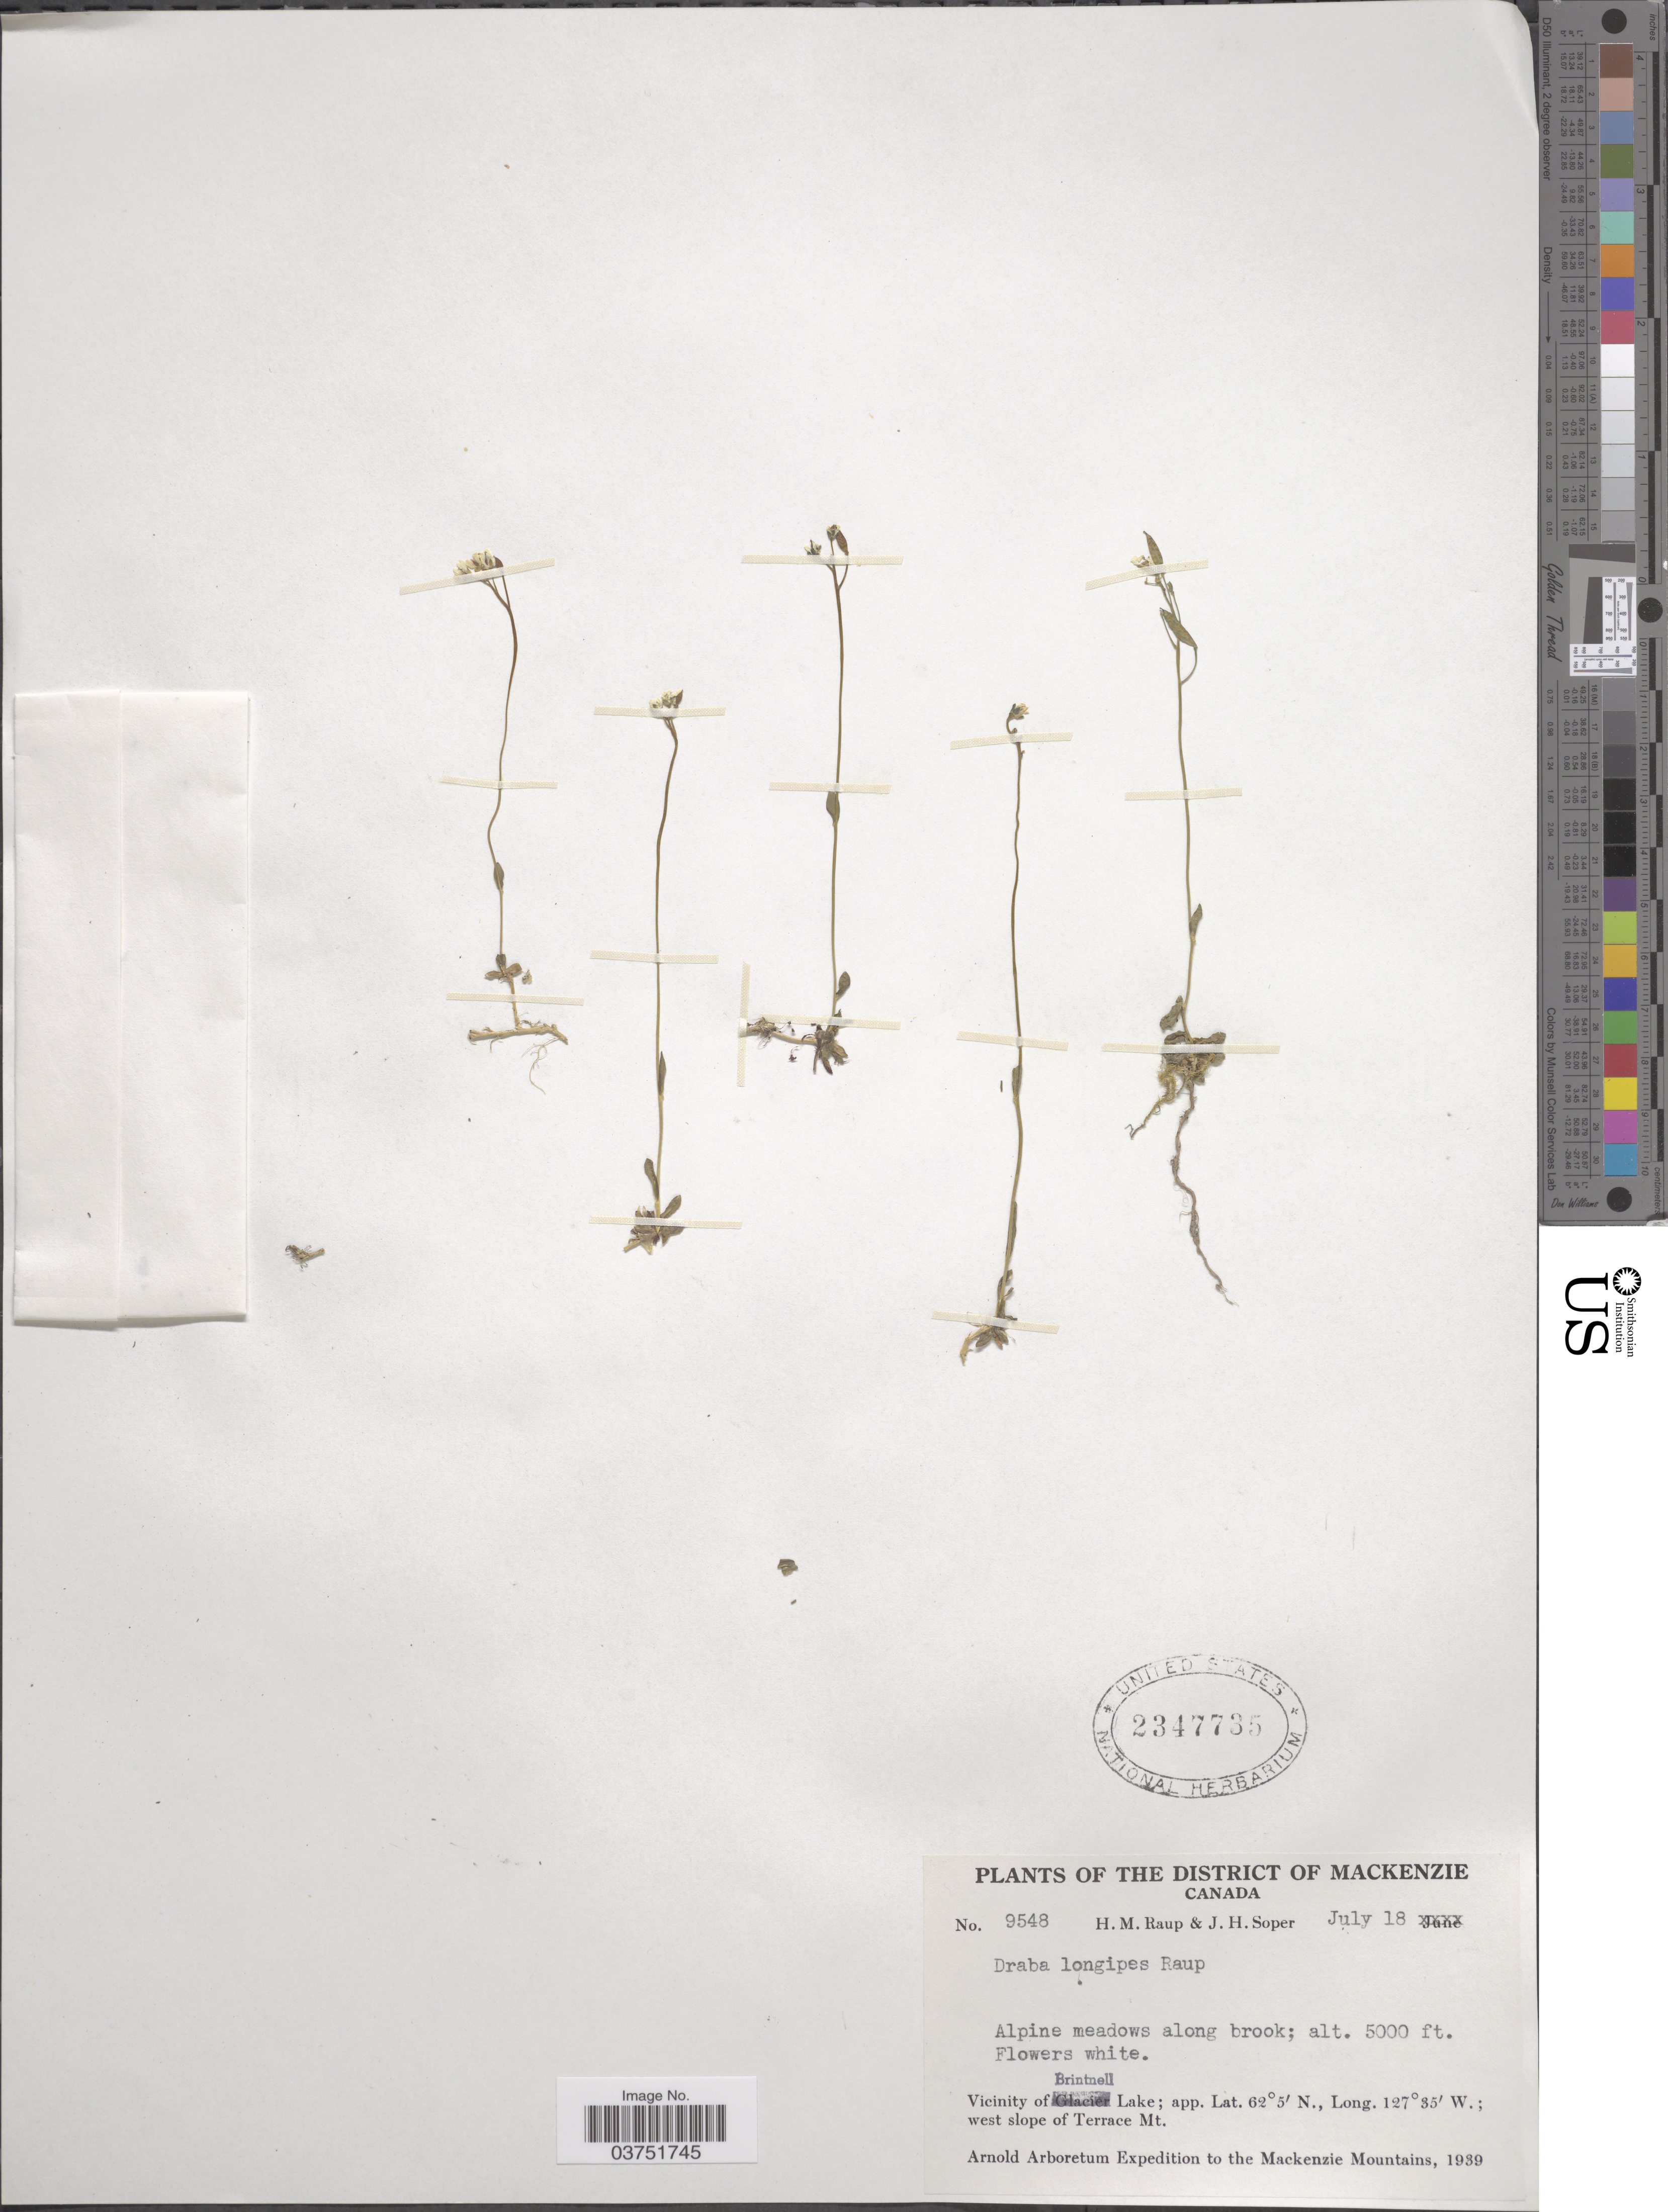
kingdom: Plantae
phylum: Tracheophyta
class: Magnoliopsida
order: Brassicales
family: Brassicaceae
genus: Draba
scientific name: Draba longipes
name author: Raup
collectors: H. Raup & J. H. Soper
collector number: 9548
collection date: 1939-07-18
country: Canada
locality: District of Mackenzie. Alpine meadows along brook. Vicinity of Brintnell Lake; west slope of Terrace Mt. Mackenzie Mountains.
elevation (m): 1524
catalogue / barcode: US 2347735